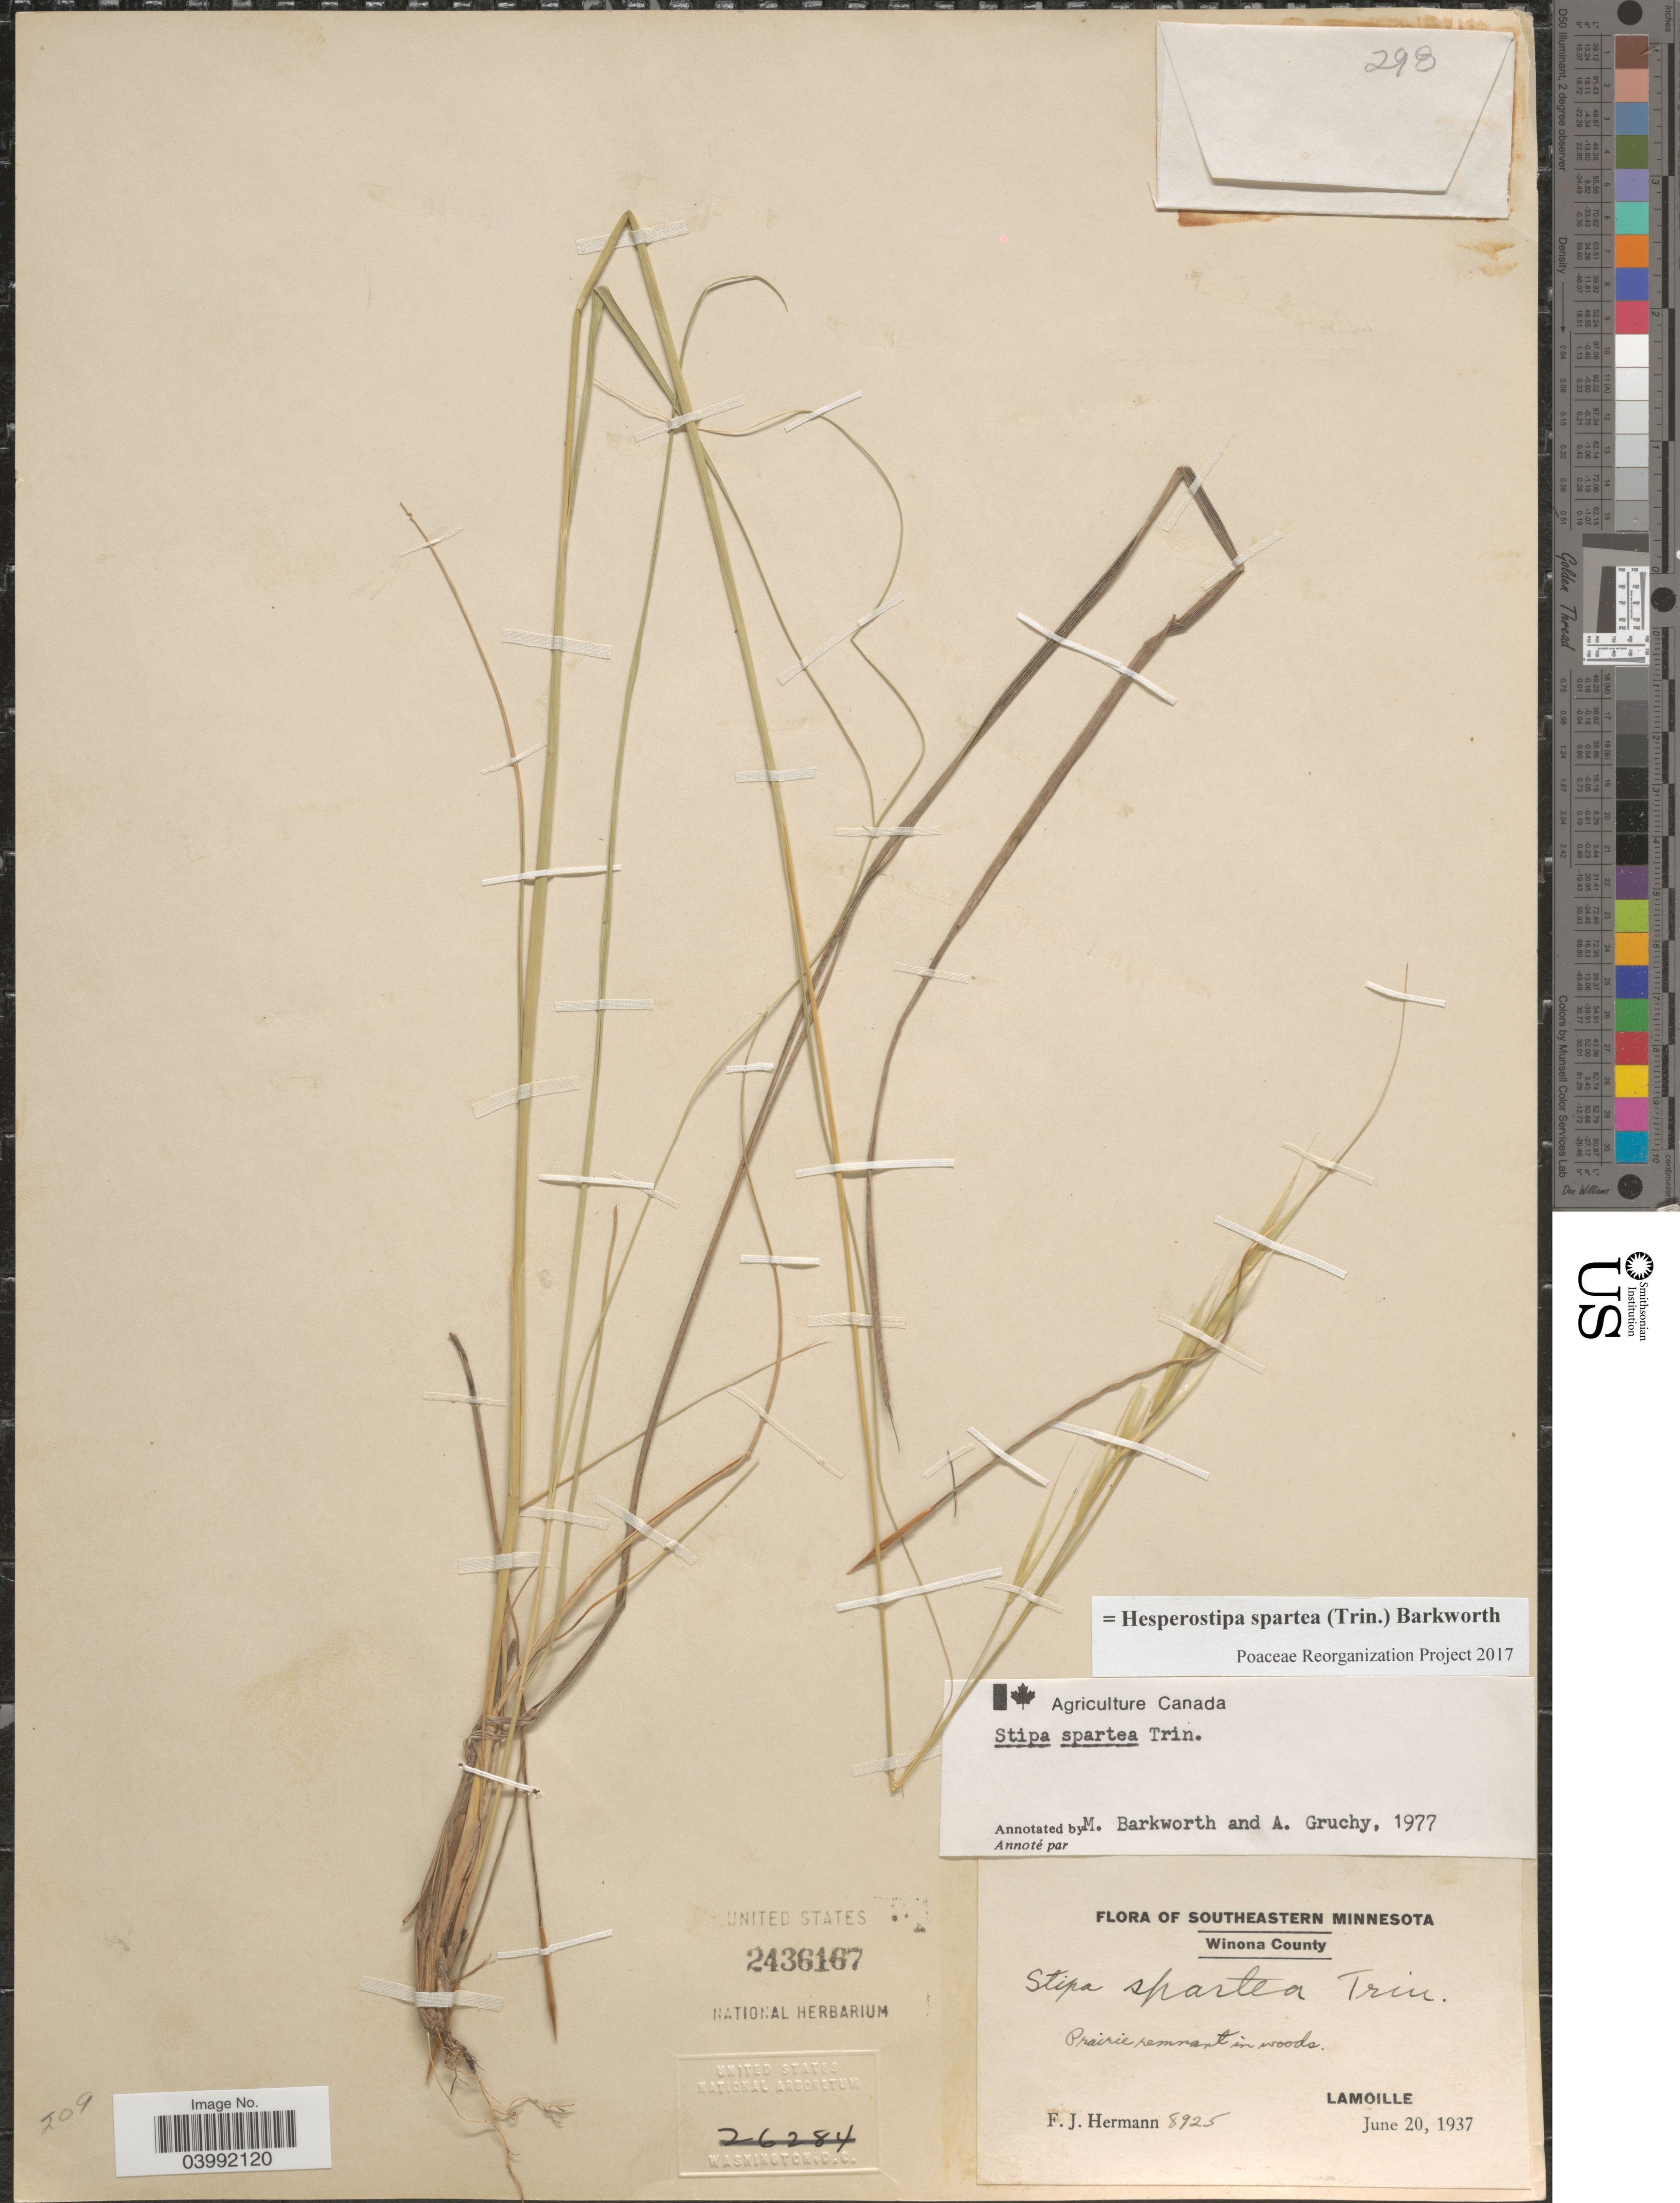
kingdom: Plantae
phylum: Tracheophyta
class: Liliopsida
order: Poales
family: Poaceae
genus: Hesperostipa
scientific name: Hesperostipa spartea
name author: (Trin.) Barkworth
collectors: F. J. Hermann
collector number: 8925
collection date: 1937-06-20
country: United States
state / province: Minnesota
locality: Southeastern Minnesota. Winona County. Lamoille.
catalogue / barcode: US 2436167